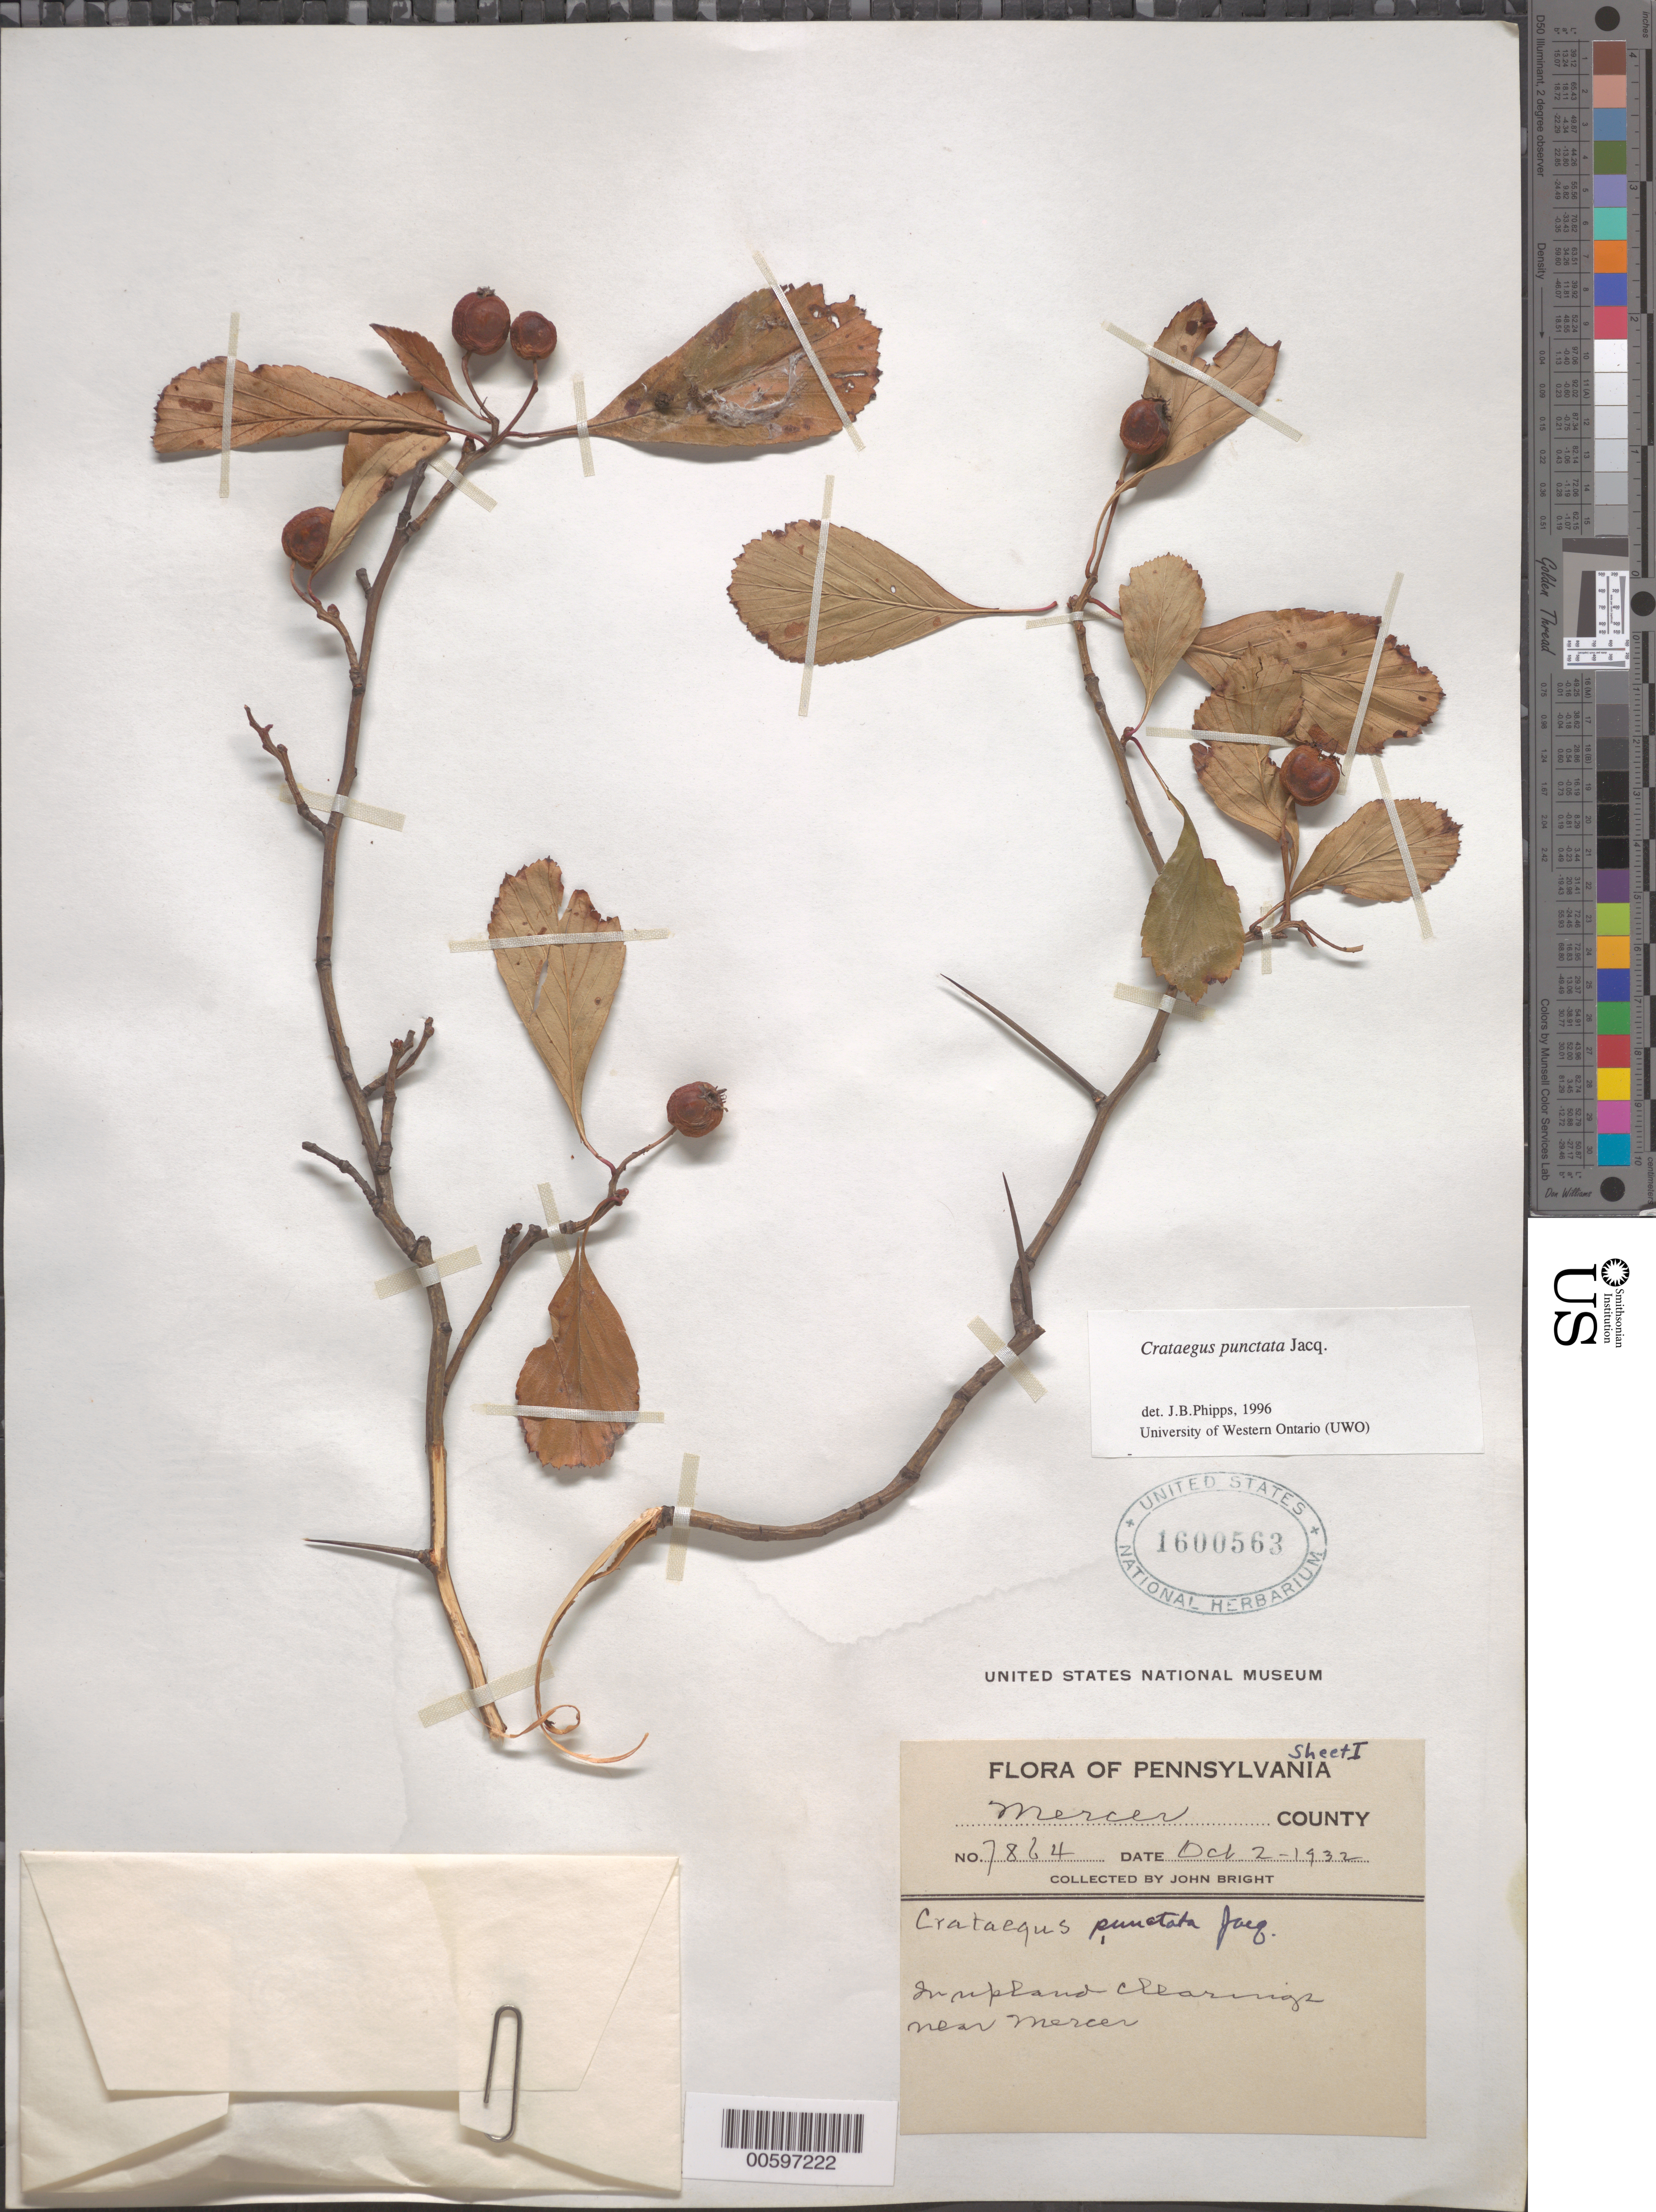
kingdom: Plantae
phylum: Tracheophyta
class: Magnoliopsida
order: Rosales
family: Rosaceae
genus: Crataegus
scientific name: Crataegus punctata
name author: Jacq.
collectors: J. Bright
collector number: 7864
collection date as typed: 02 Oct 1932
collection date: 1932-10-02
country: United States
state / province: Pennsylvania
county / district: Mercer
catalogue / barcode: US 1600563